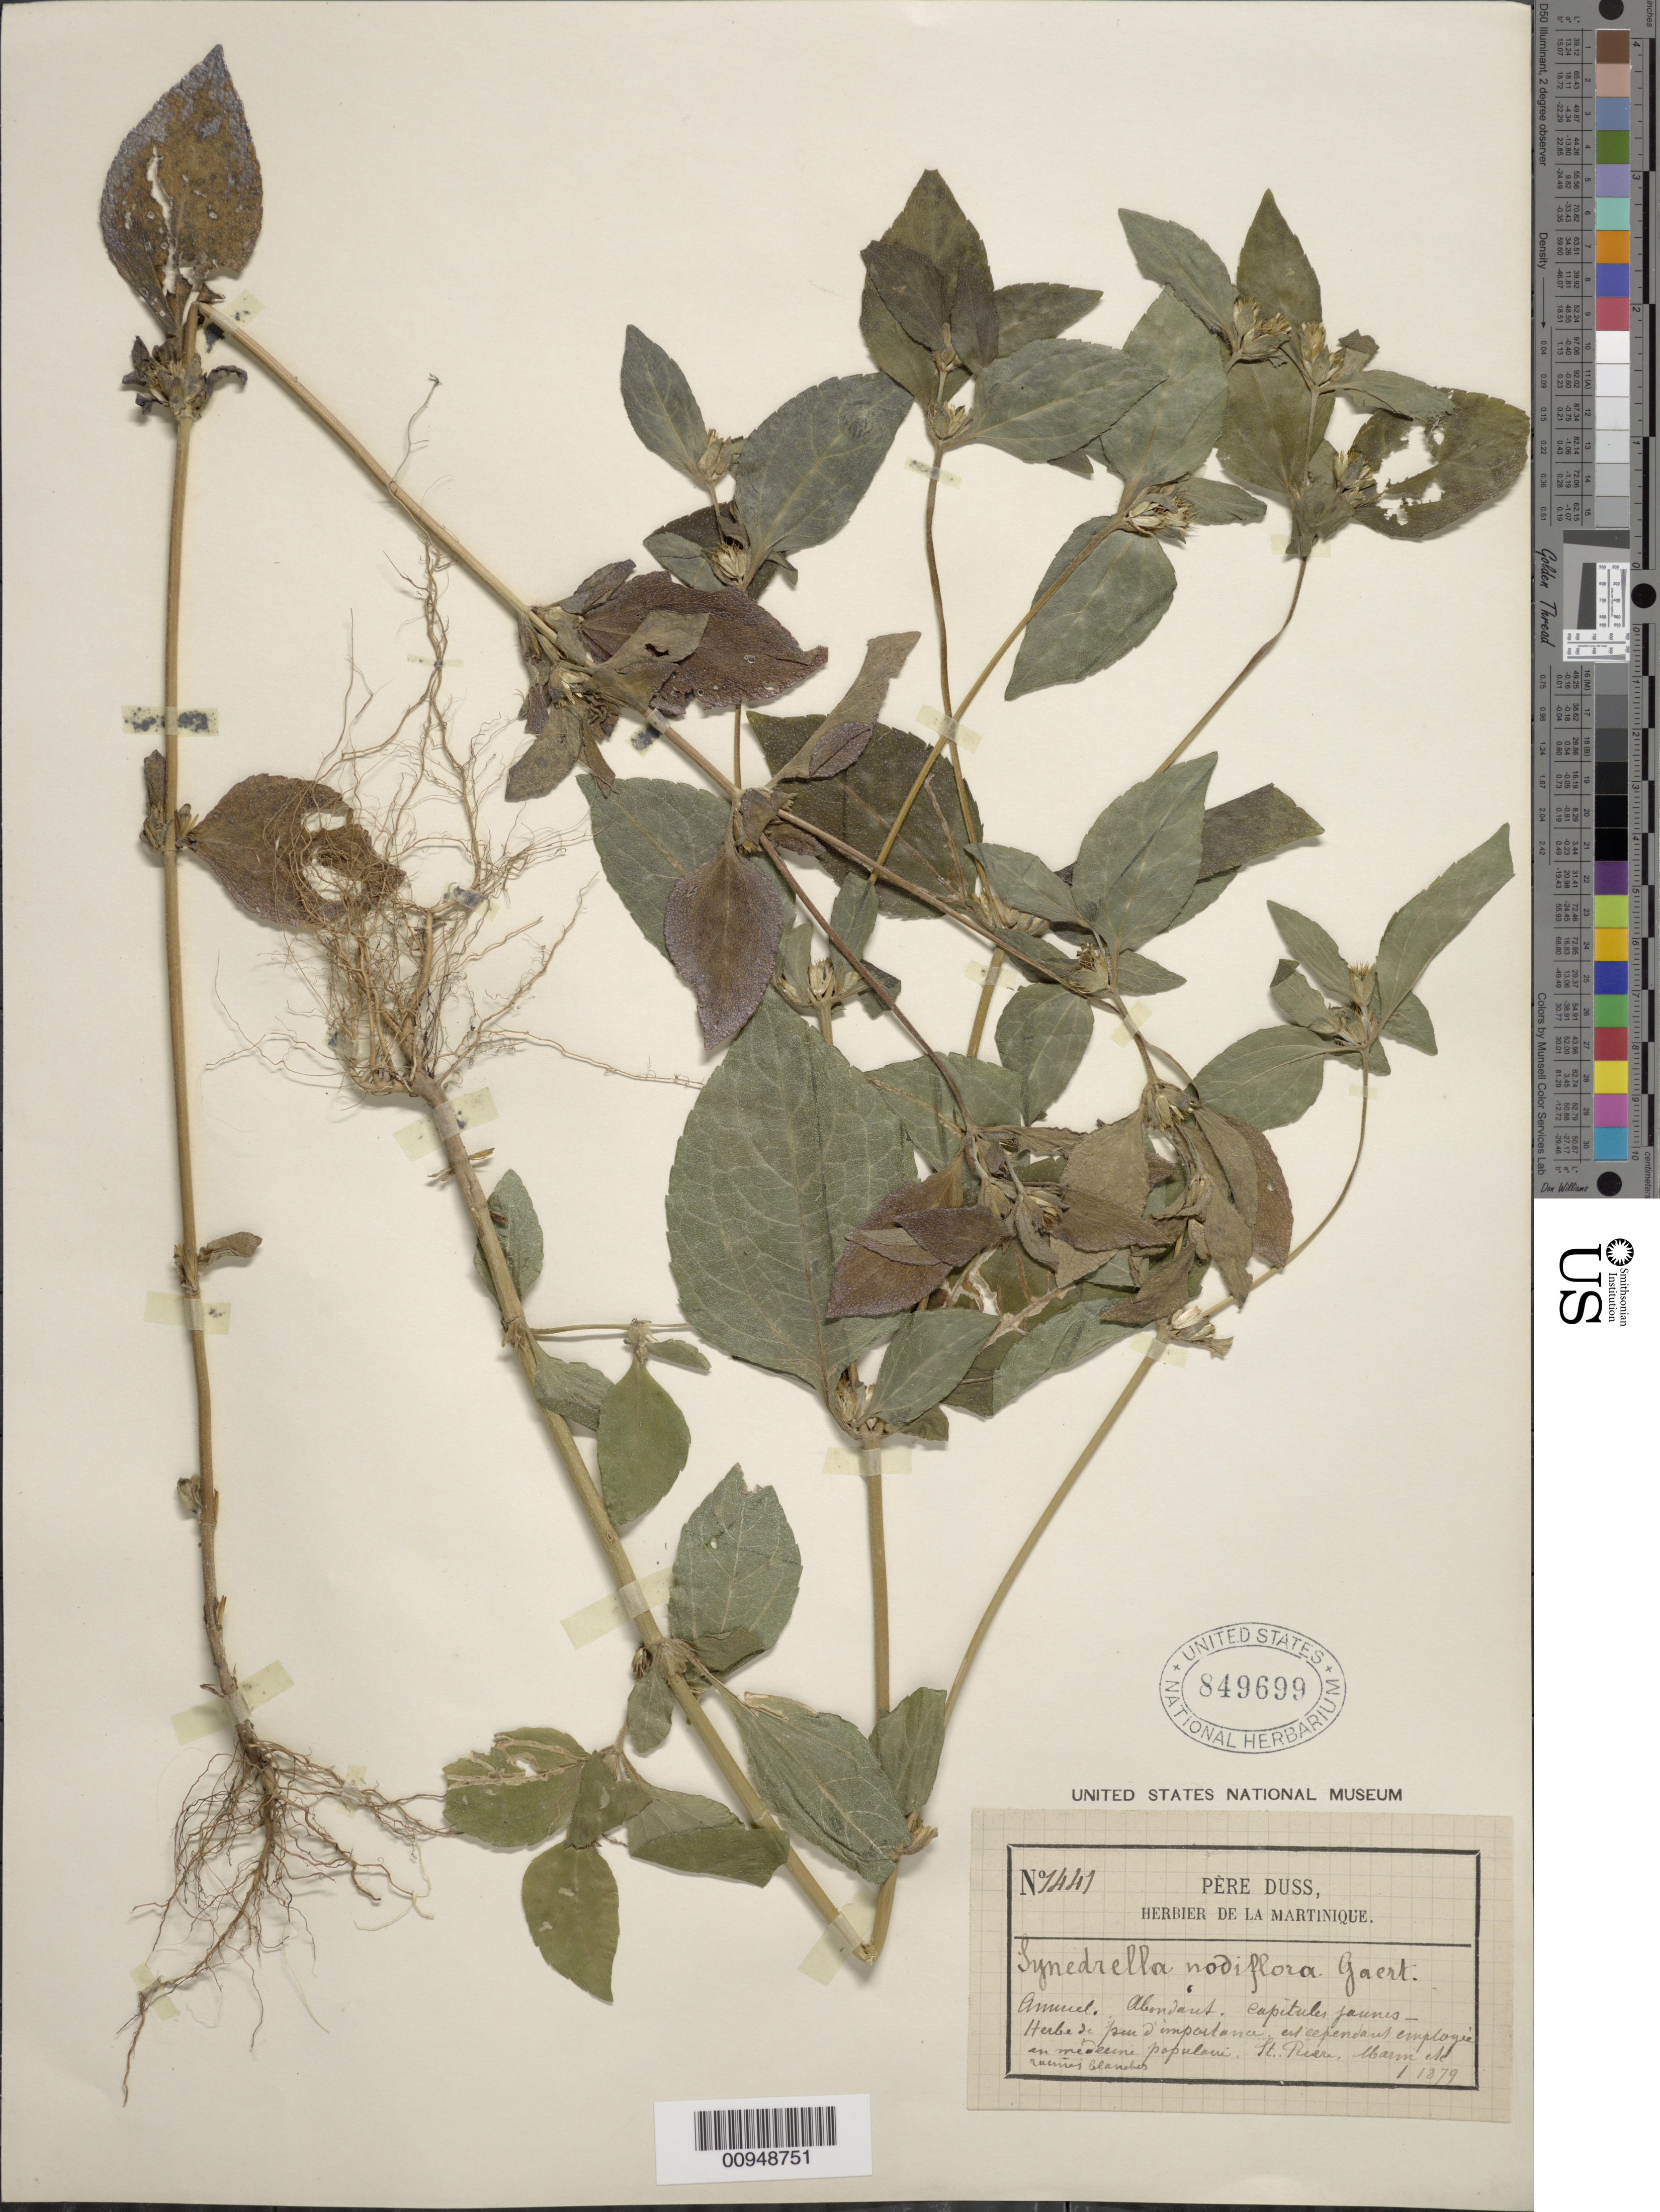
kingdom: Plantae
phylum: Tracheophyta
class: Magnoliopsida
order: Asterales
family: Asteraceae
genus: Synedrella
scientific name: Synedrella nodiflora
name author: (L.) Gaertn.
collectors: Père Duss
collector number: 1441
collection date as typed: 1879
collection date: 1879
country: Martinique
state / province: Saint-Pierre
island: Martinique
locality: St. Pierre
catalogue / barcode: US 849699